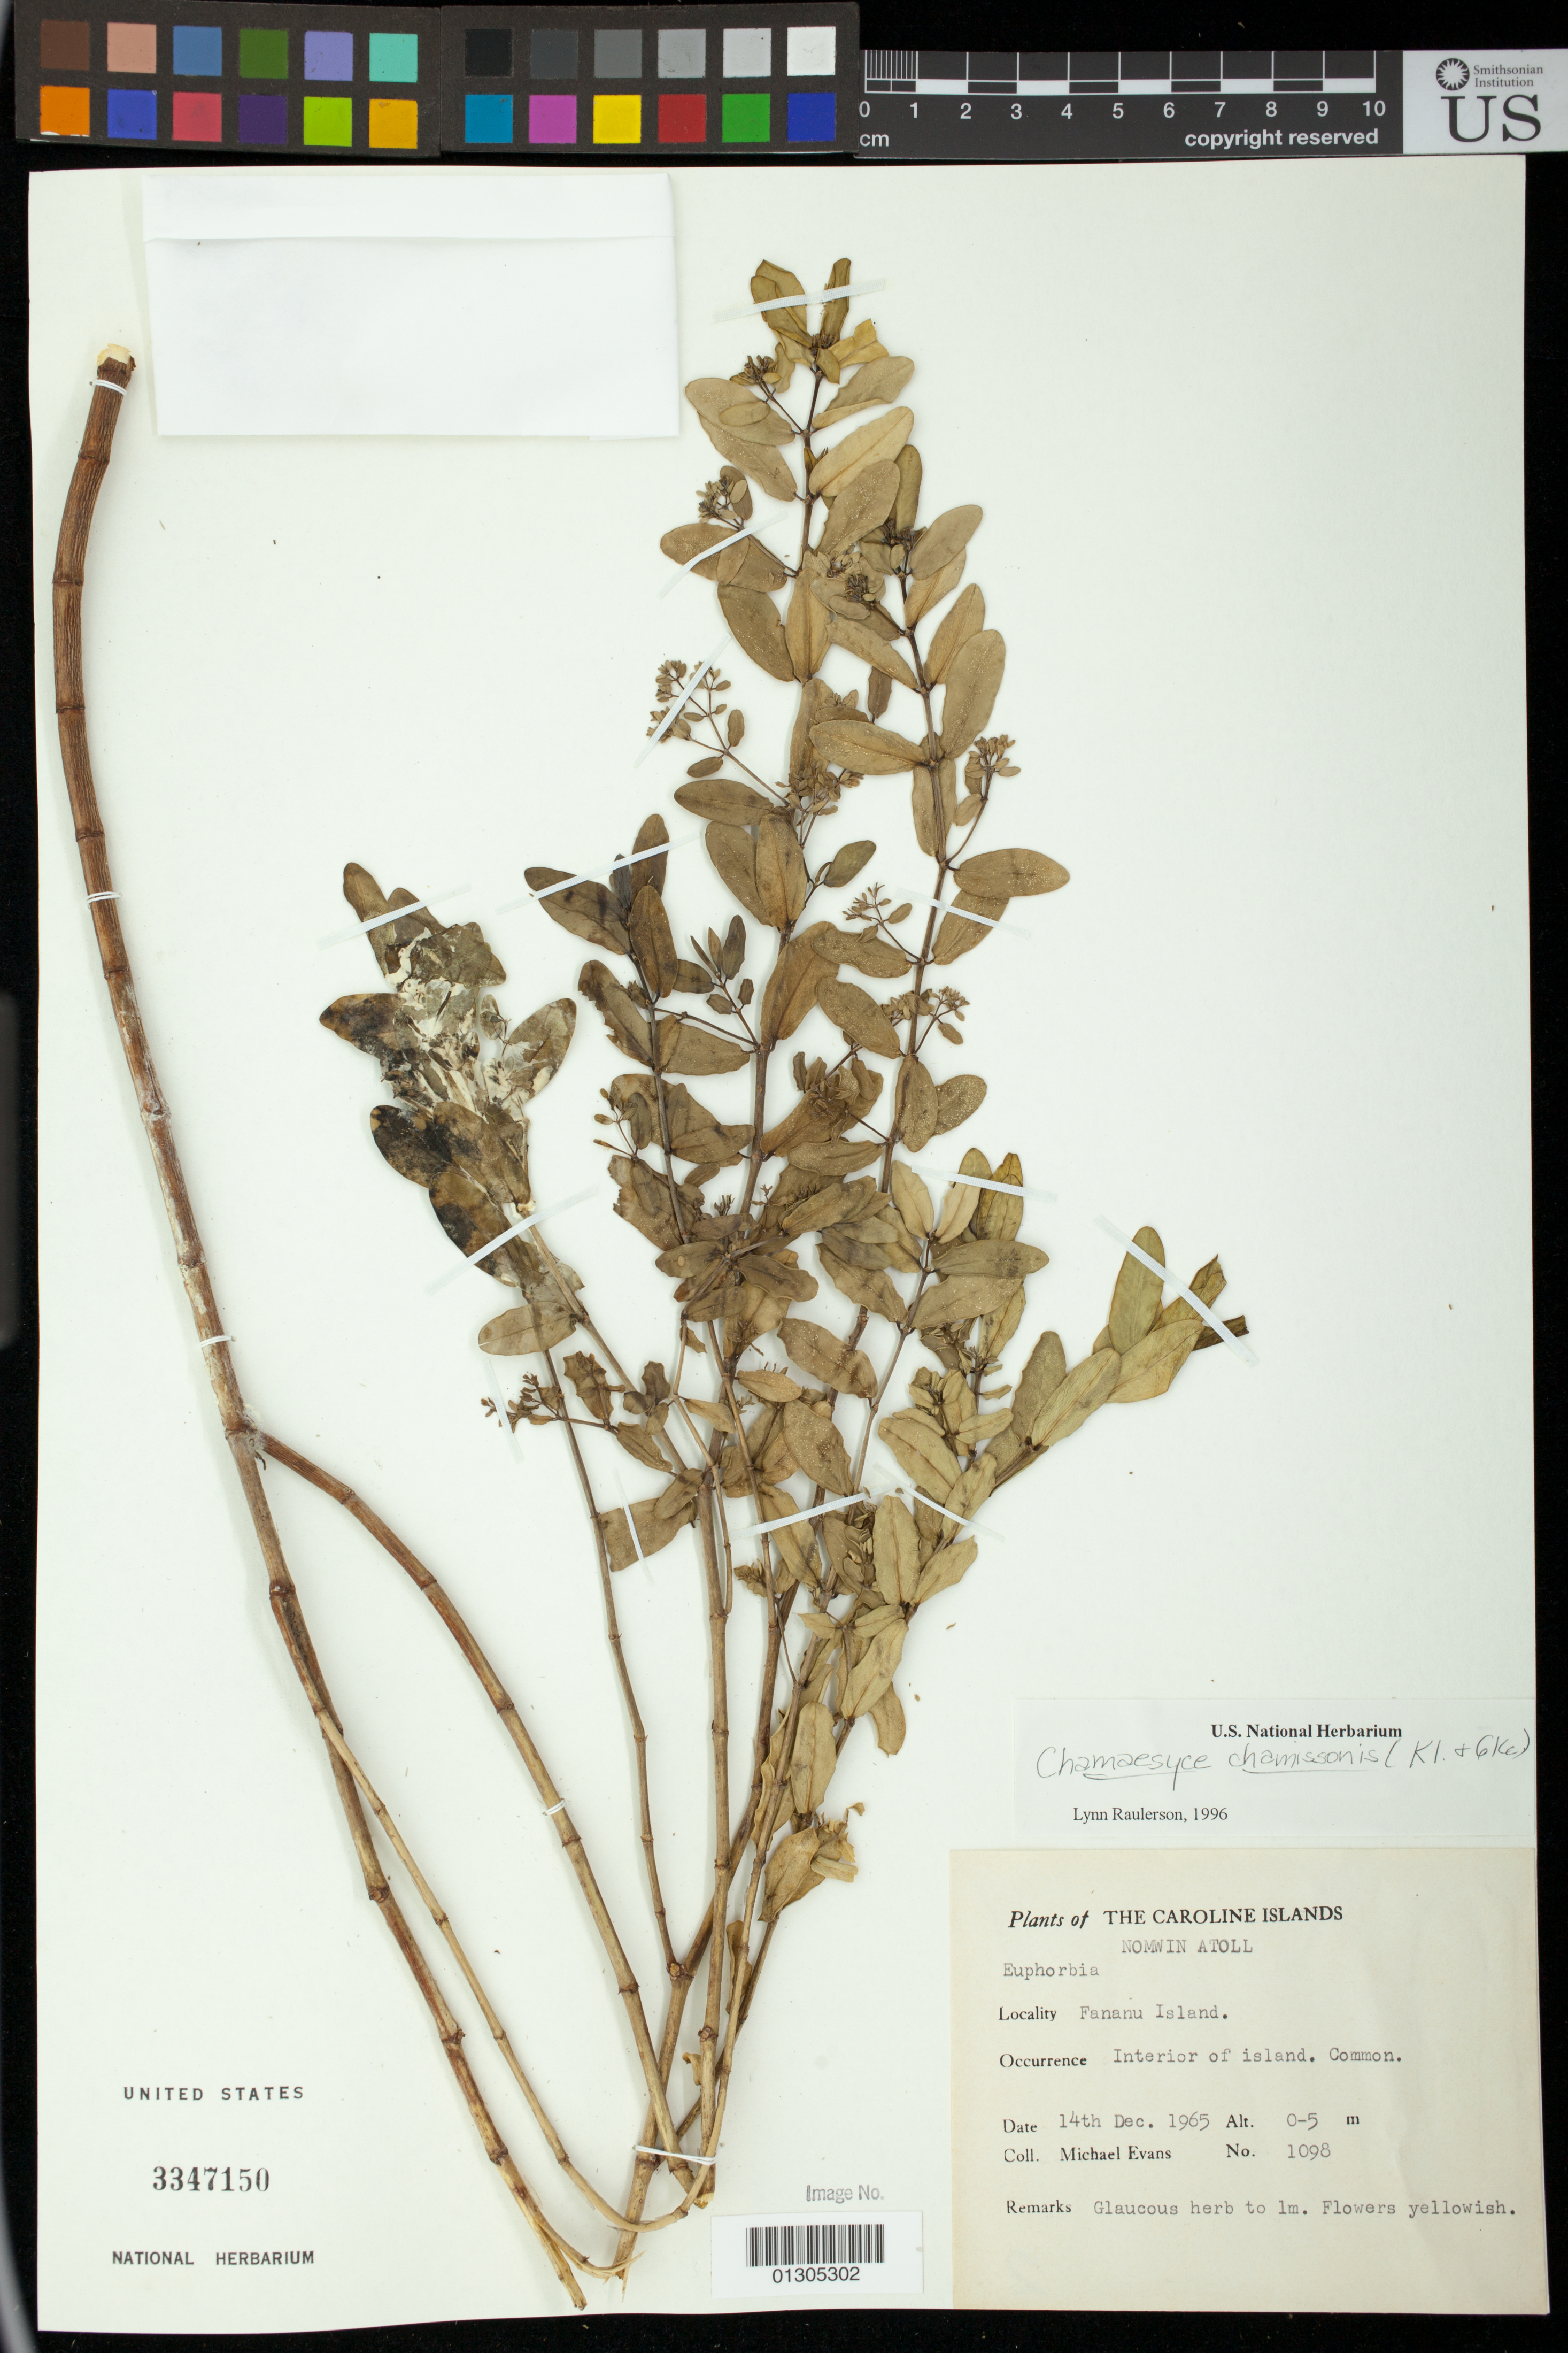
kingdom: Plantae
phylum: Tracheophyta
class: Magnoliopsida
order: Malpighiales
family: Euphorbiaceae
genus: Euphorbia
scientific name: Euphorbia chamissonis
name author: (Klotzsch ex Klotzsch & Garcke) Boiss.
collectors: M. Evans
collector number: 1098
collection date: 1965-12-14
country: Micronesia, Federated States of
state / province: Truk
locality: Fananu Island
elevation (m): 0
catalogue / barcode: US 3347150